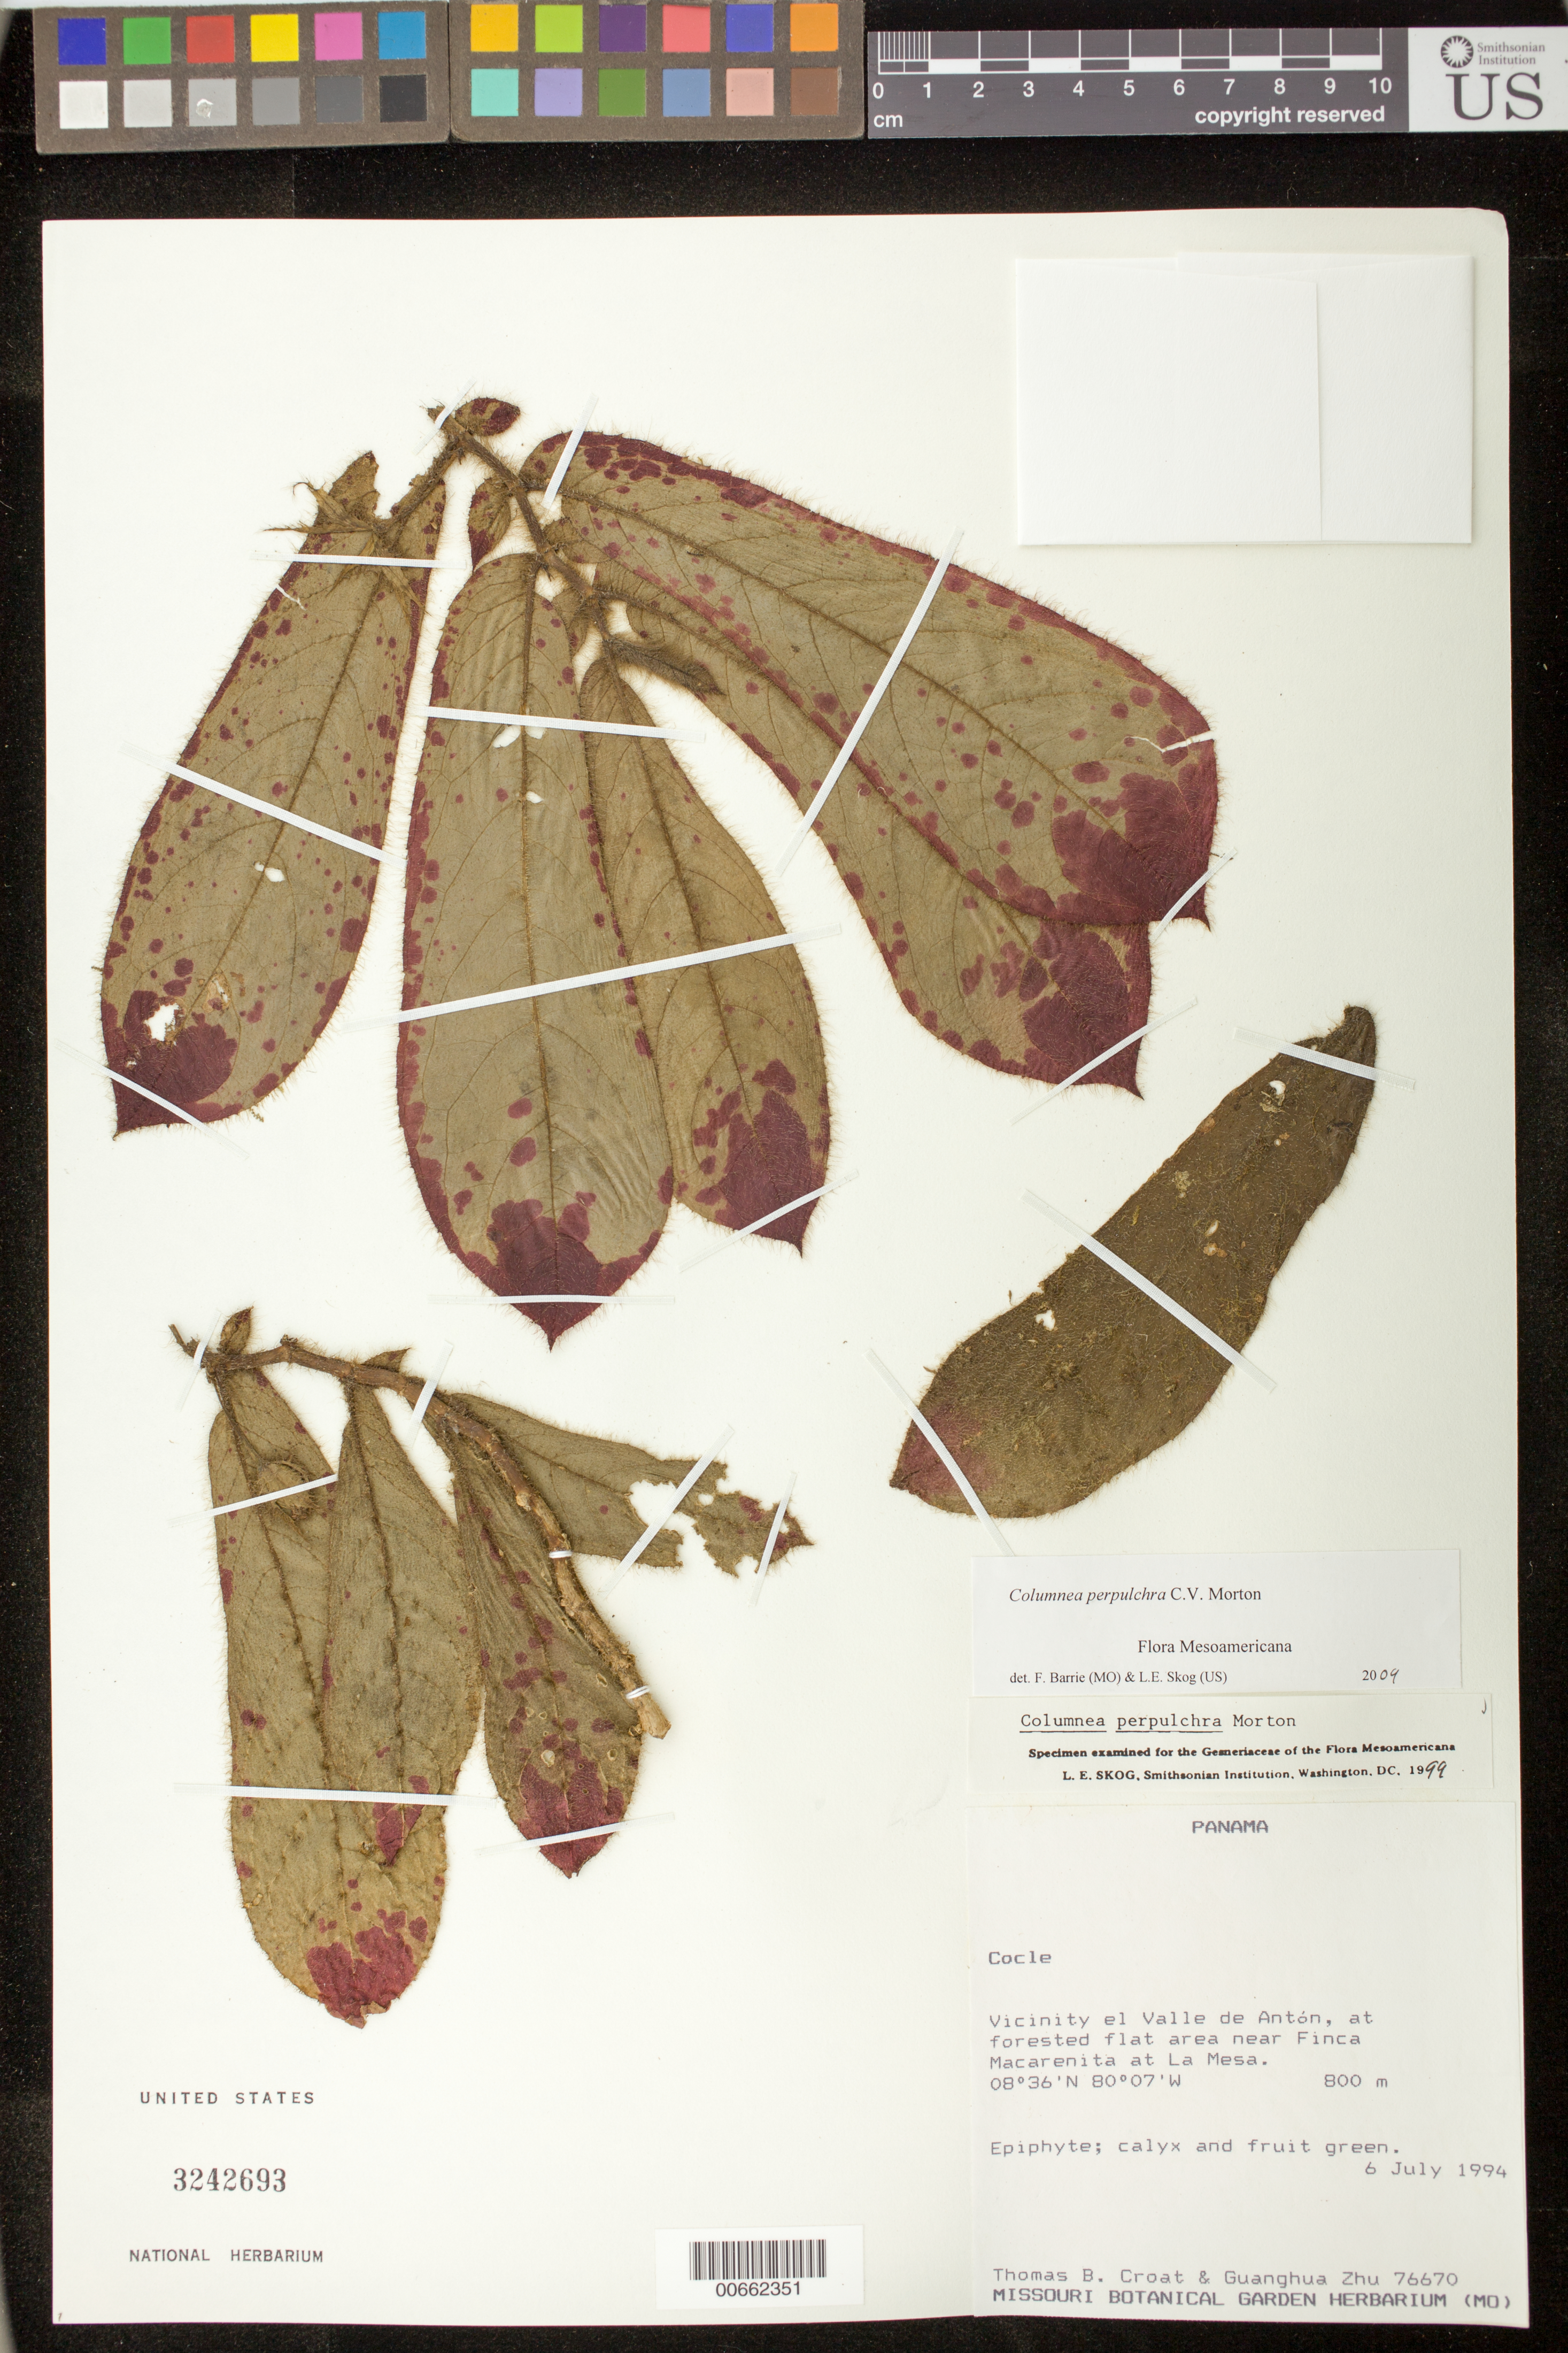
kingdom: Plantae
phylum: Tracheophyta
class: Magnoliopsida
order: Lamiales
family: Gesneriaceae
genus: Columnea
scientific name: Columnea perpulchra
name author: C.V. Morton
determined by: Skog, Laurence E.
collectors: T. B. Croat & G. H. Zhu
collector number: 76670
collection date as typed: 06 Jul 1994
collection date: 1994-07-06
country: Panama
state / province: Coclé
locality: Vicinity el Valle de Antón, at forested flat area near Finca Macarenita at La Mesa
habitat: Forested flat area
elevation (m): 800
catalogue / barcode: US 3242693